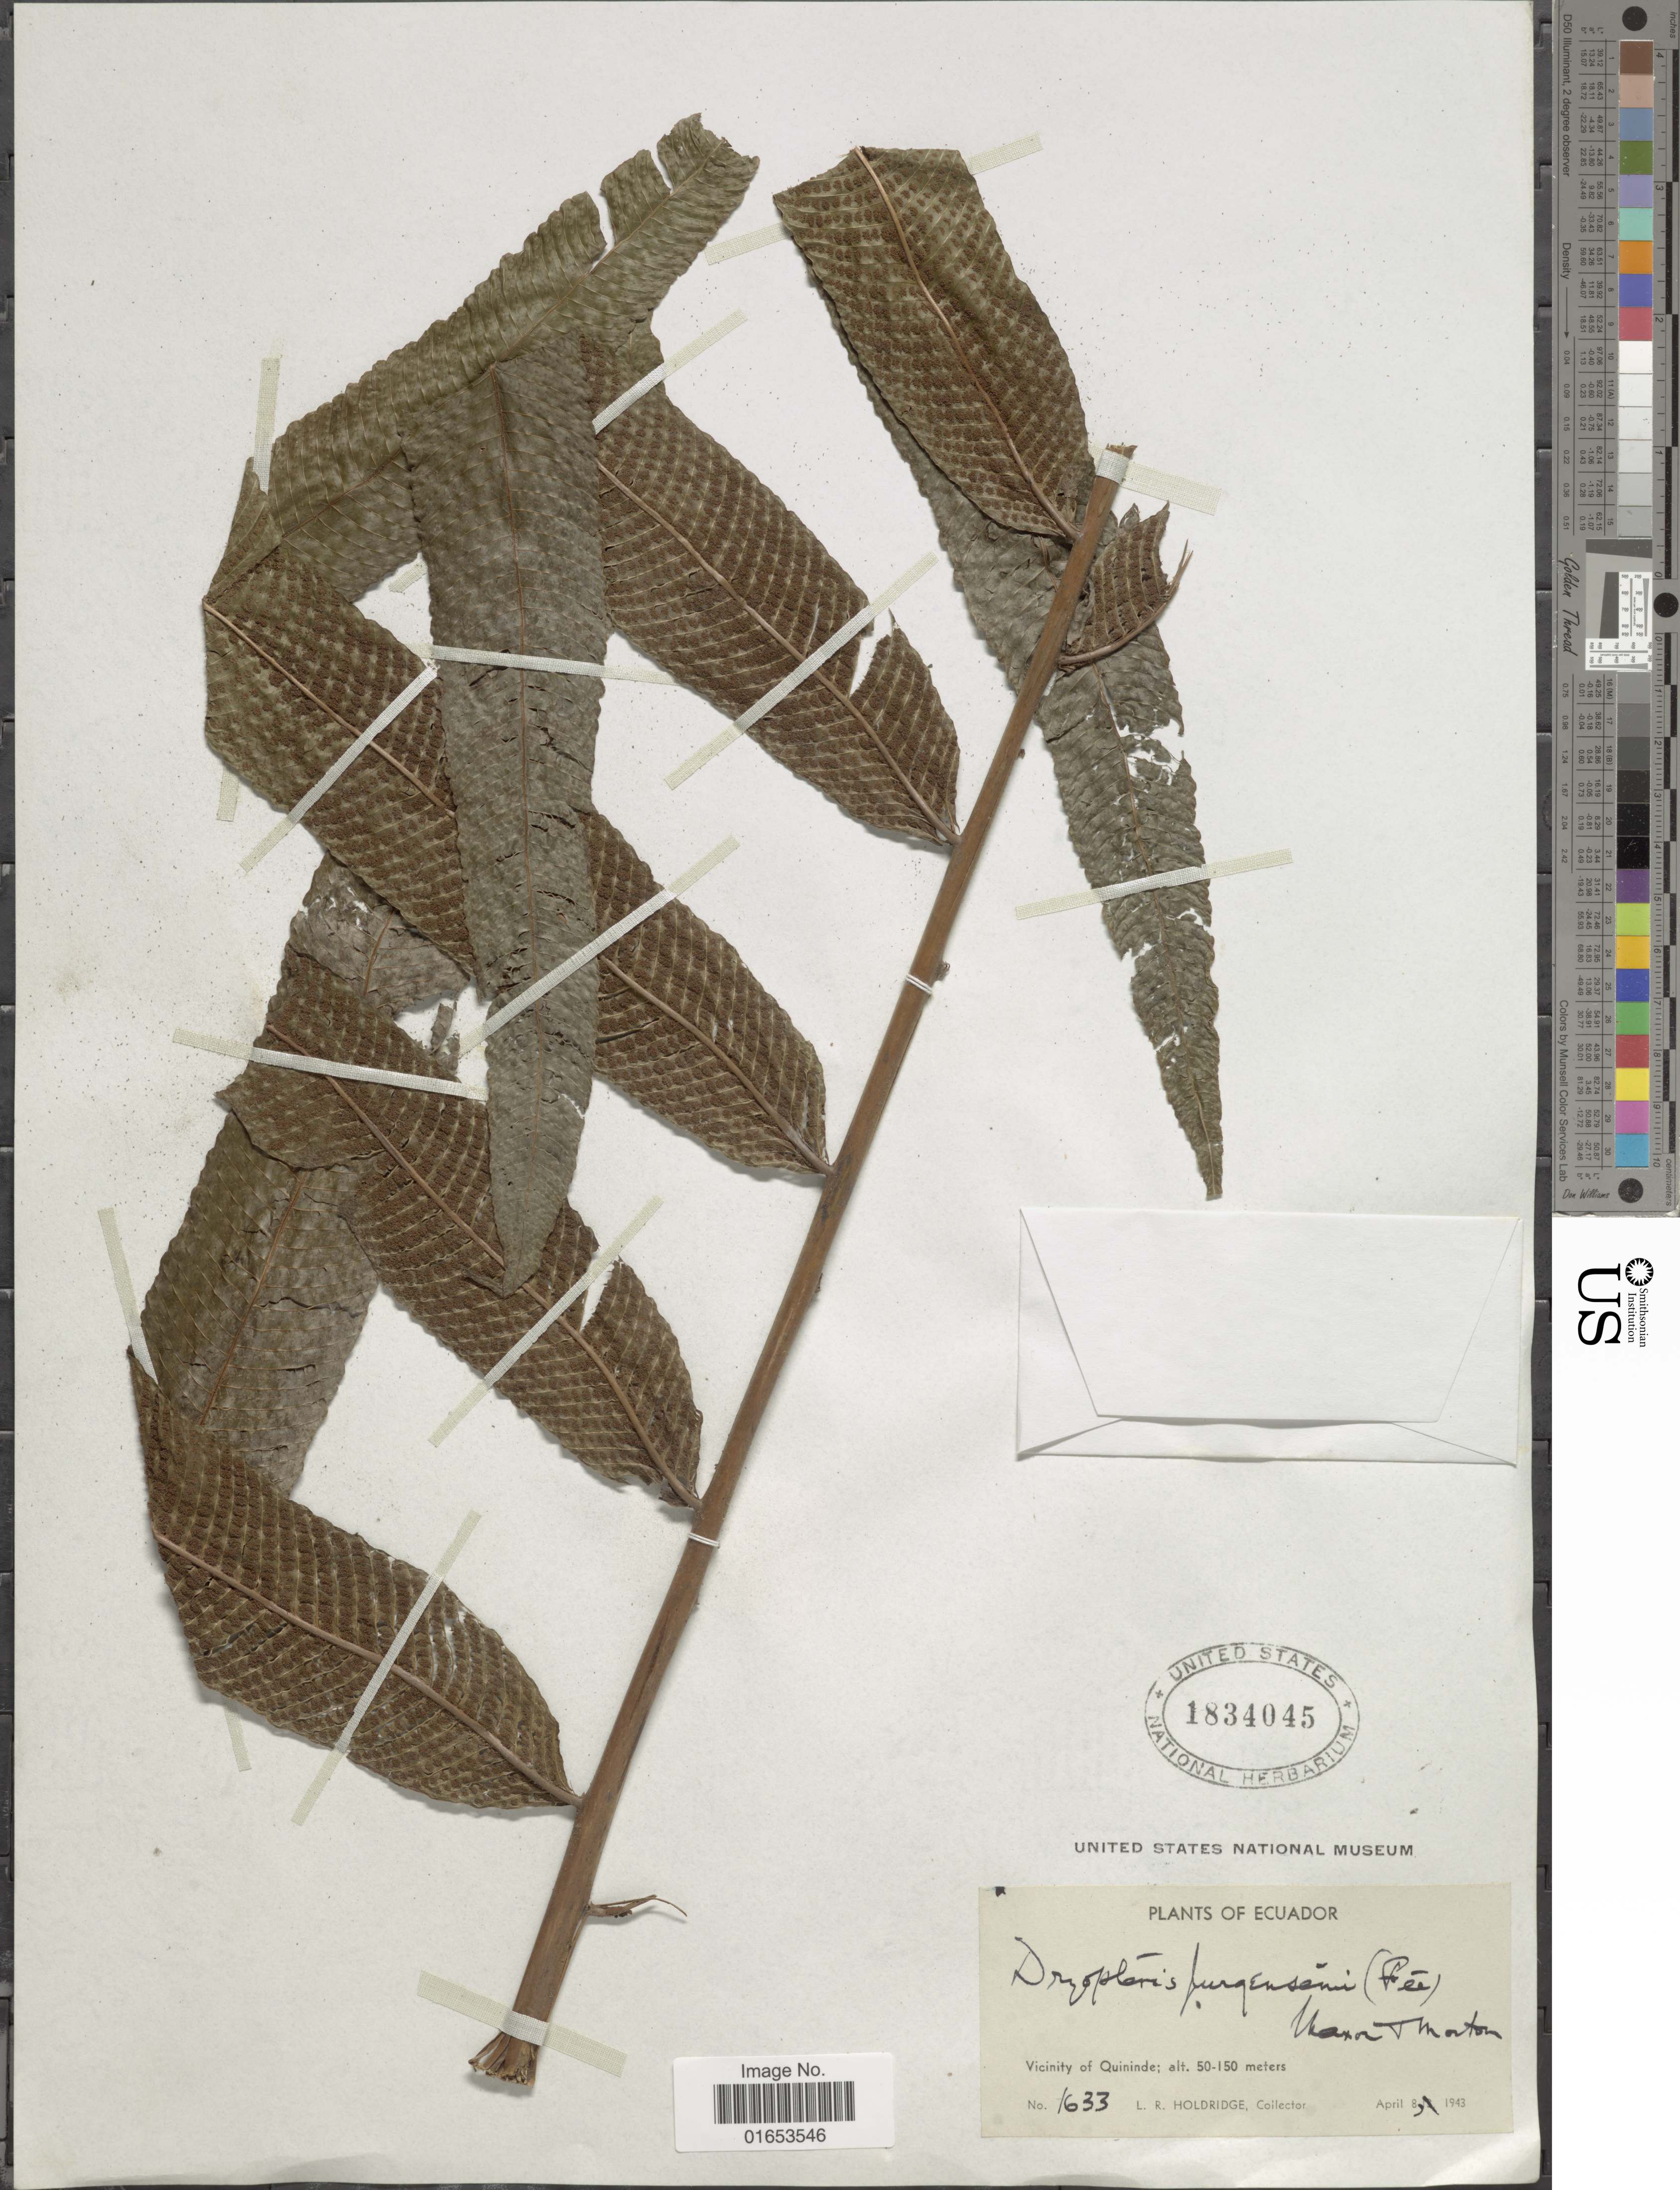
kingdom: Plantae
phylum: Tracheophyta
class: Polypodiopsida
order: Polypodiales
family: Thelypteridaceae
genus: Meniscium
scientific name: Meniscium falcatum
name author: Liebm.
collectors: L. Holdridge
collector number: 1633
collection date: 1943-04-08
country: Ecuador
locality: Vicinity of Quininde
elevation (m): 50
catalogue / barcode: US 1834045